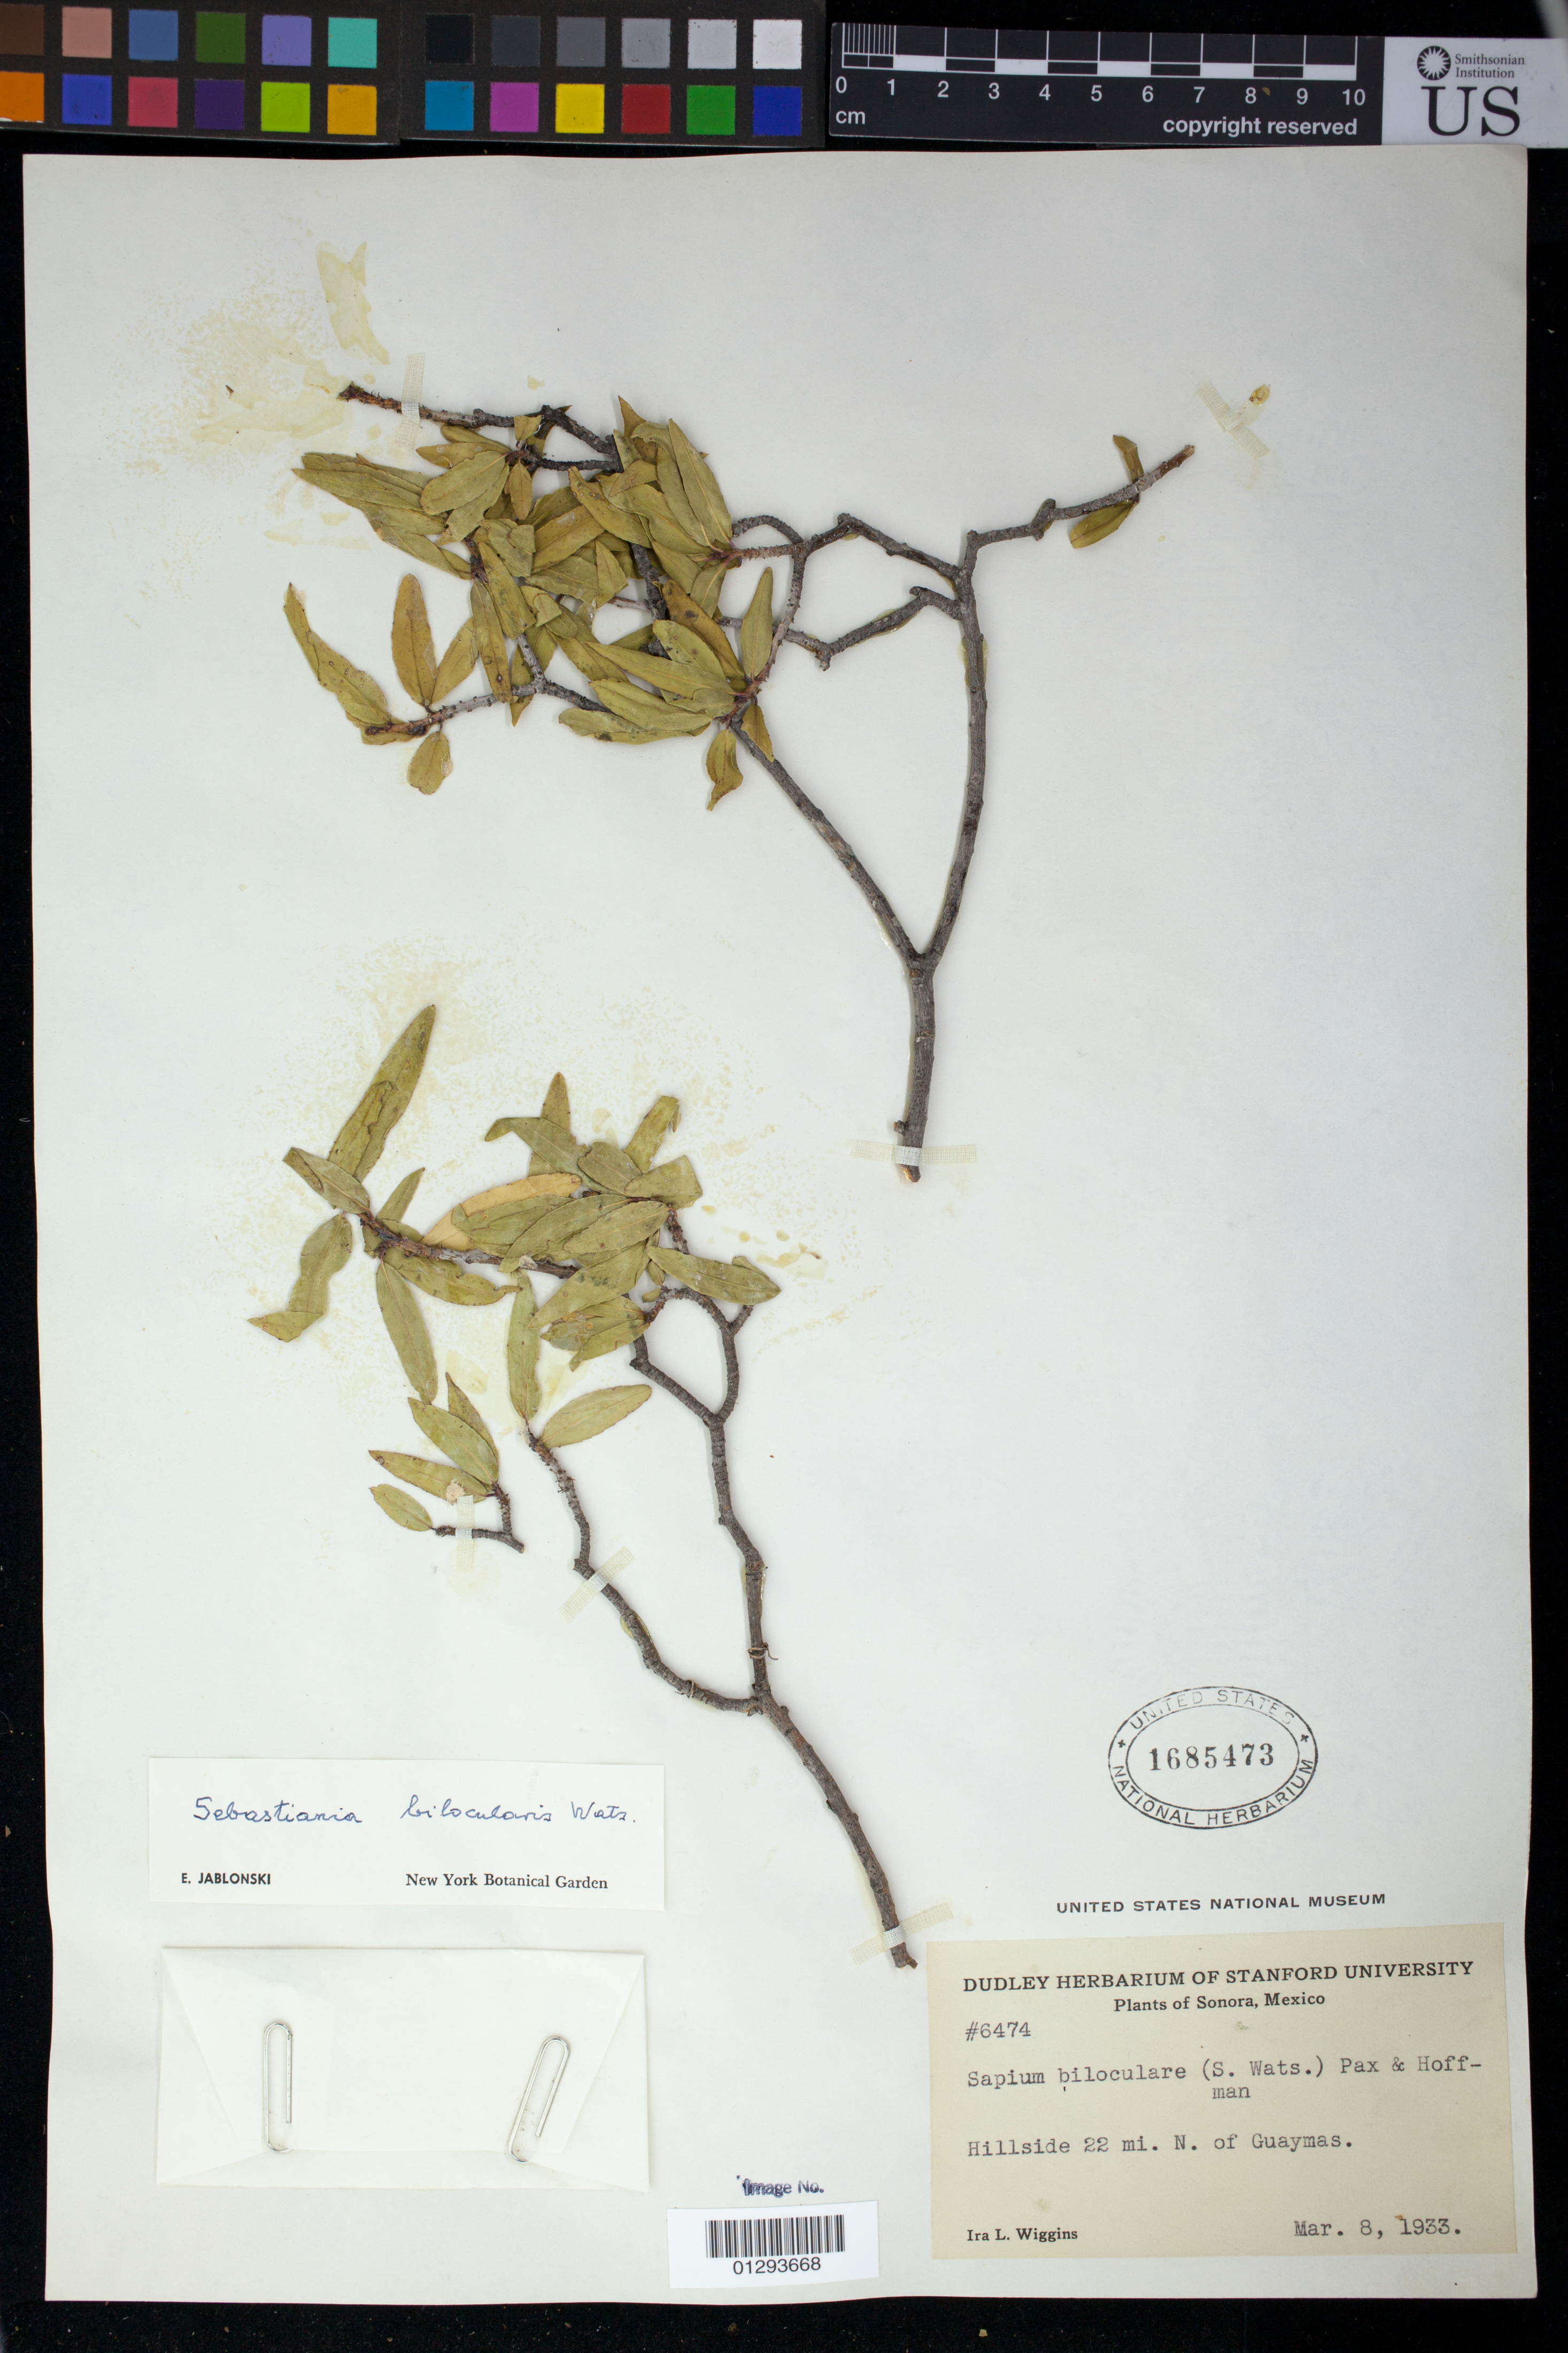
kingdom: Plantae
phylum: Tracheophyta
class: Magnoliopsida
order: Malpighiales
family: Euphorbiaceae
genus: Sebastiania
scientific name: Sebastiania bilocularis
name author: S. Watson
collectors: I. L. Wiggins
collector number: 6474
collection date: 1933-03-08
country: Mexico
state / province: Sonora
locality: Hillside 22 mi. N. of Guaymas.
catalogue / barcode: US 1685473